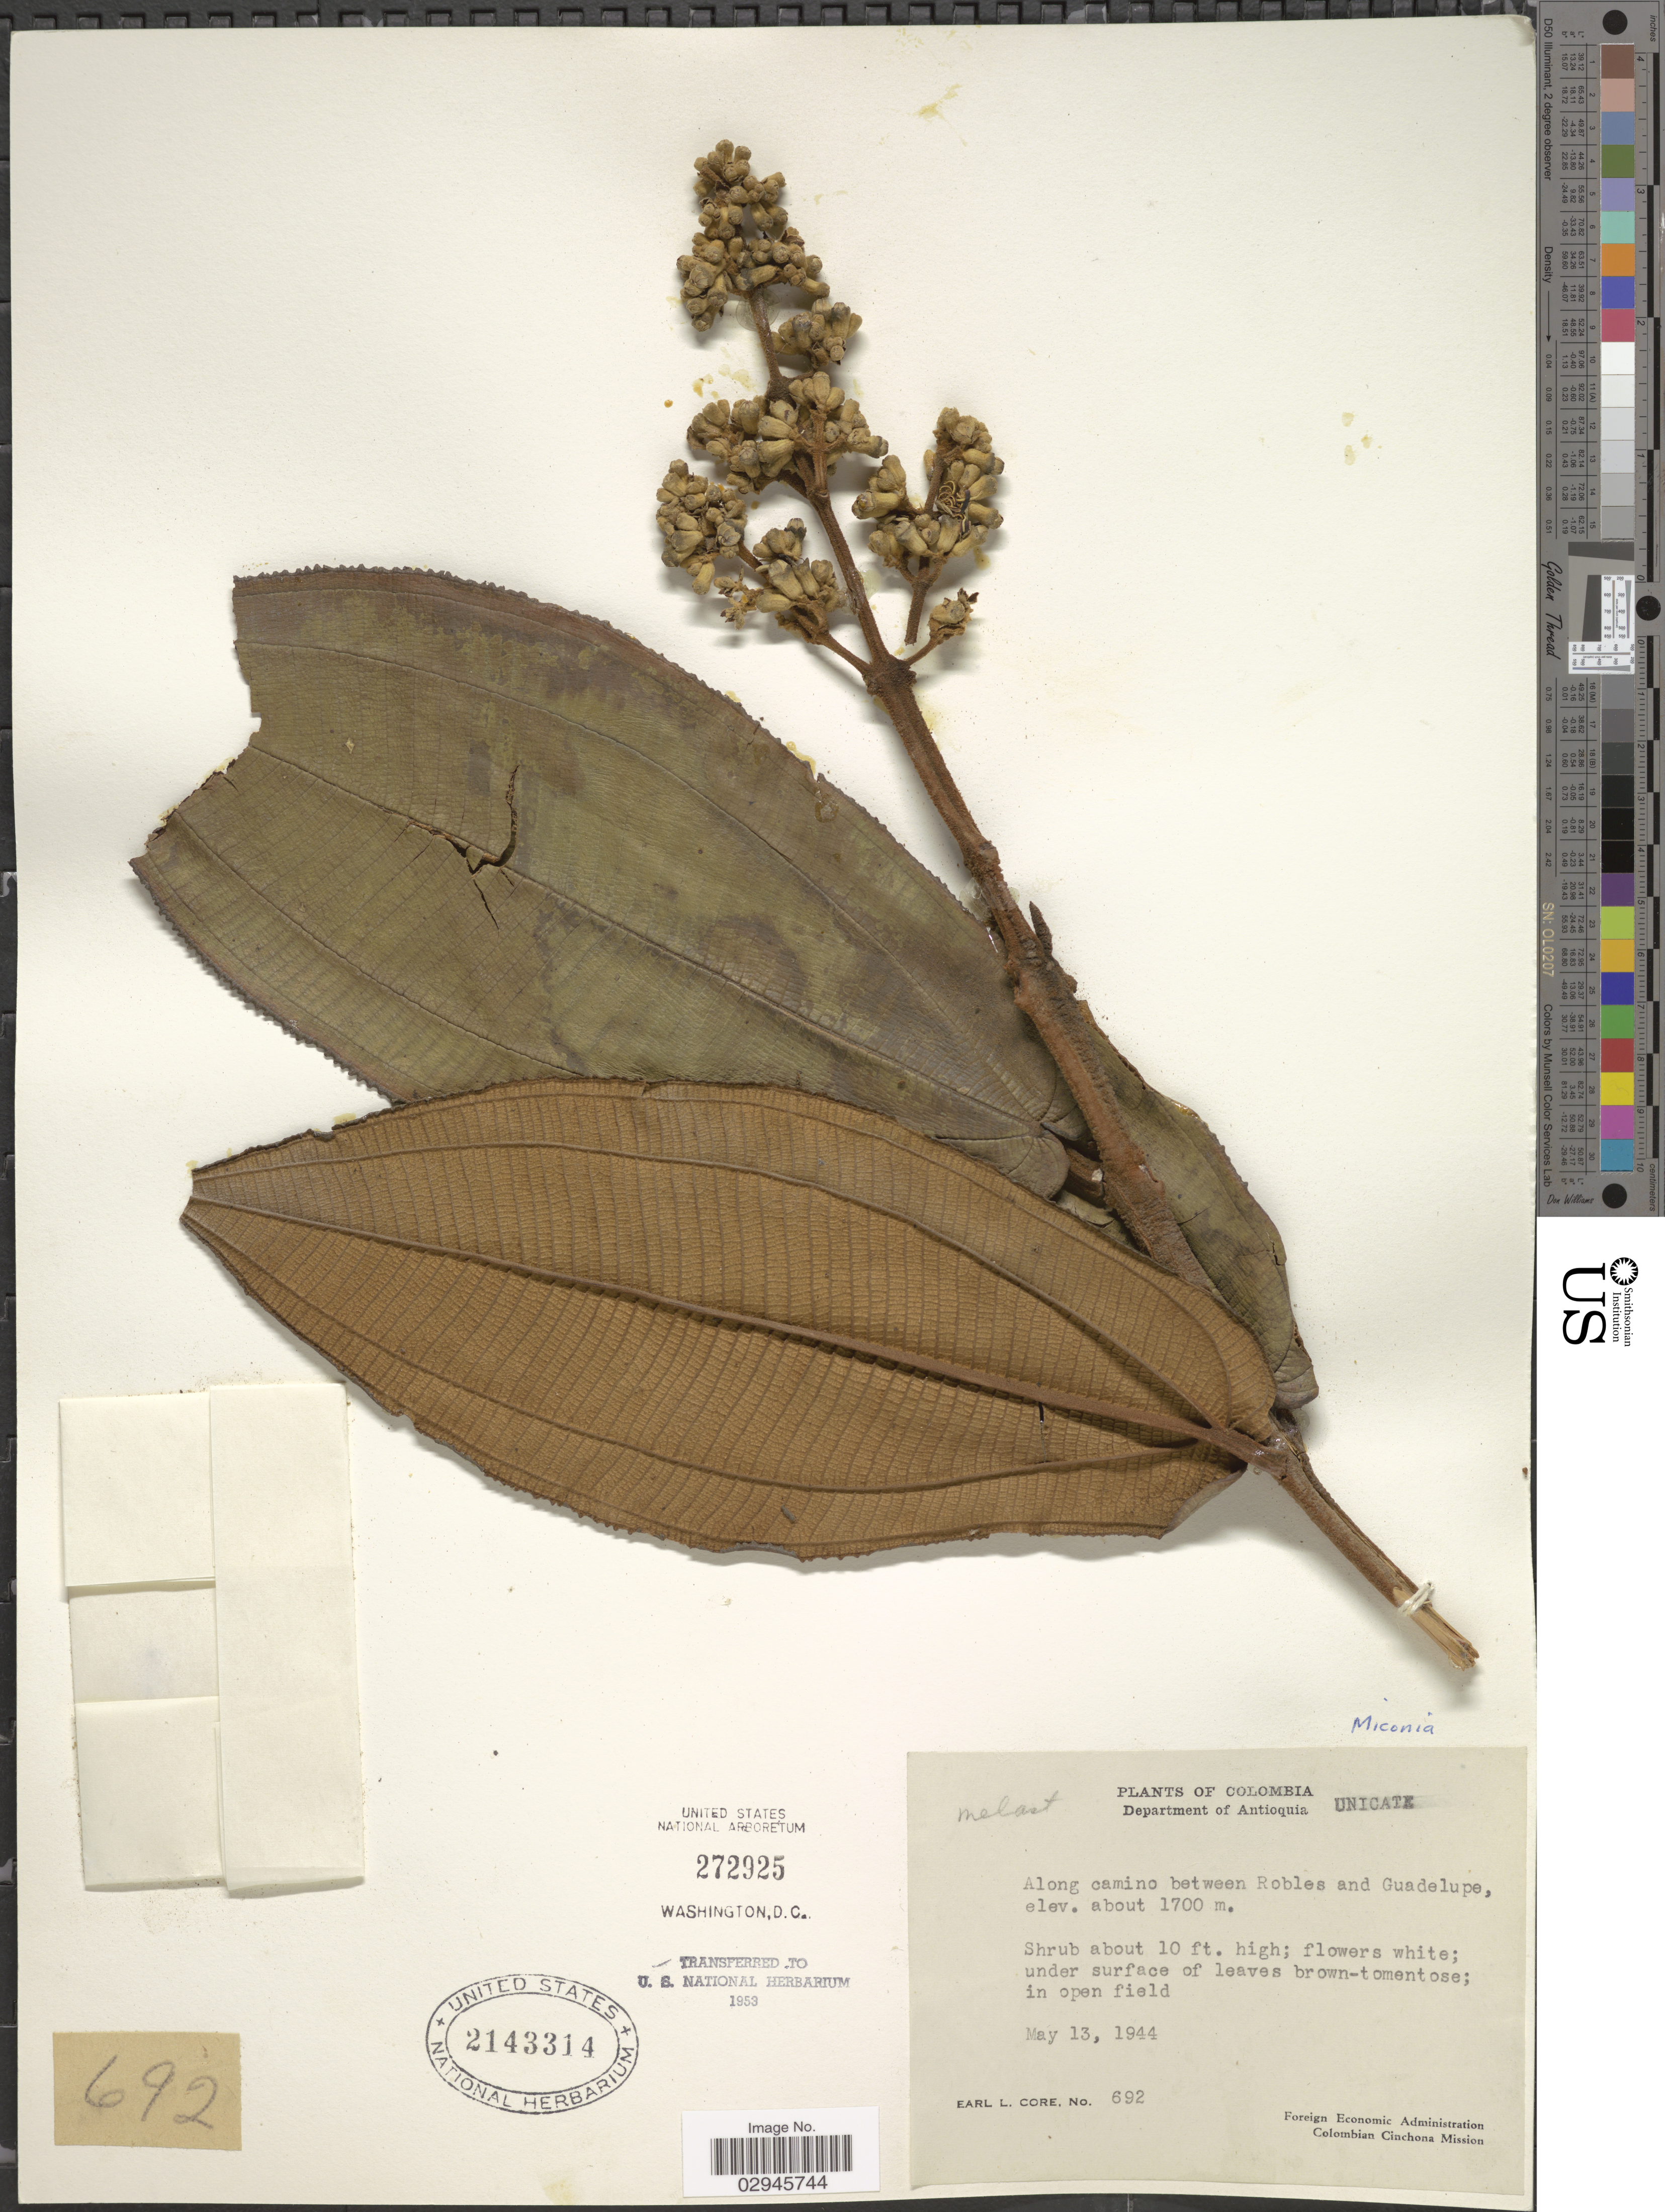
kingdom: Plantae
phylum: Tracheophyta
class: Magnoliopsida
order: Myrtales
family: Melastomataceae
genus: Miconia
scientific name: Miconia sp.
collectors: E. L. Core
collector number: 692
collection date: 1944-05-13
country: Colombia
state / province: Antioquia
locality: Department of Antioquia. Along camino between Robles and Guadelupe.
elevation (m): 1700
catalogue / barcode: US 2143314